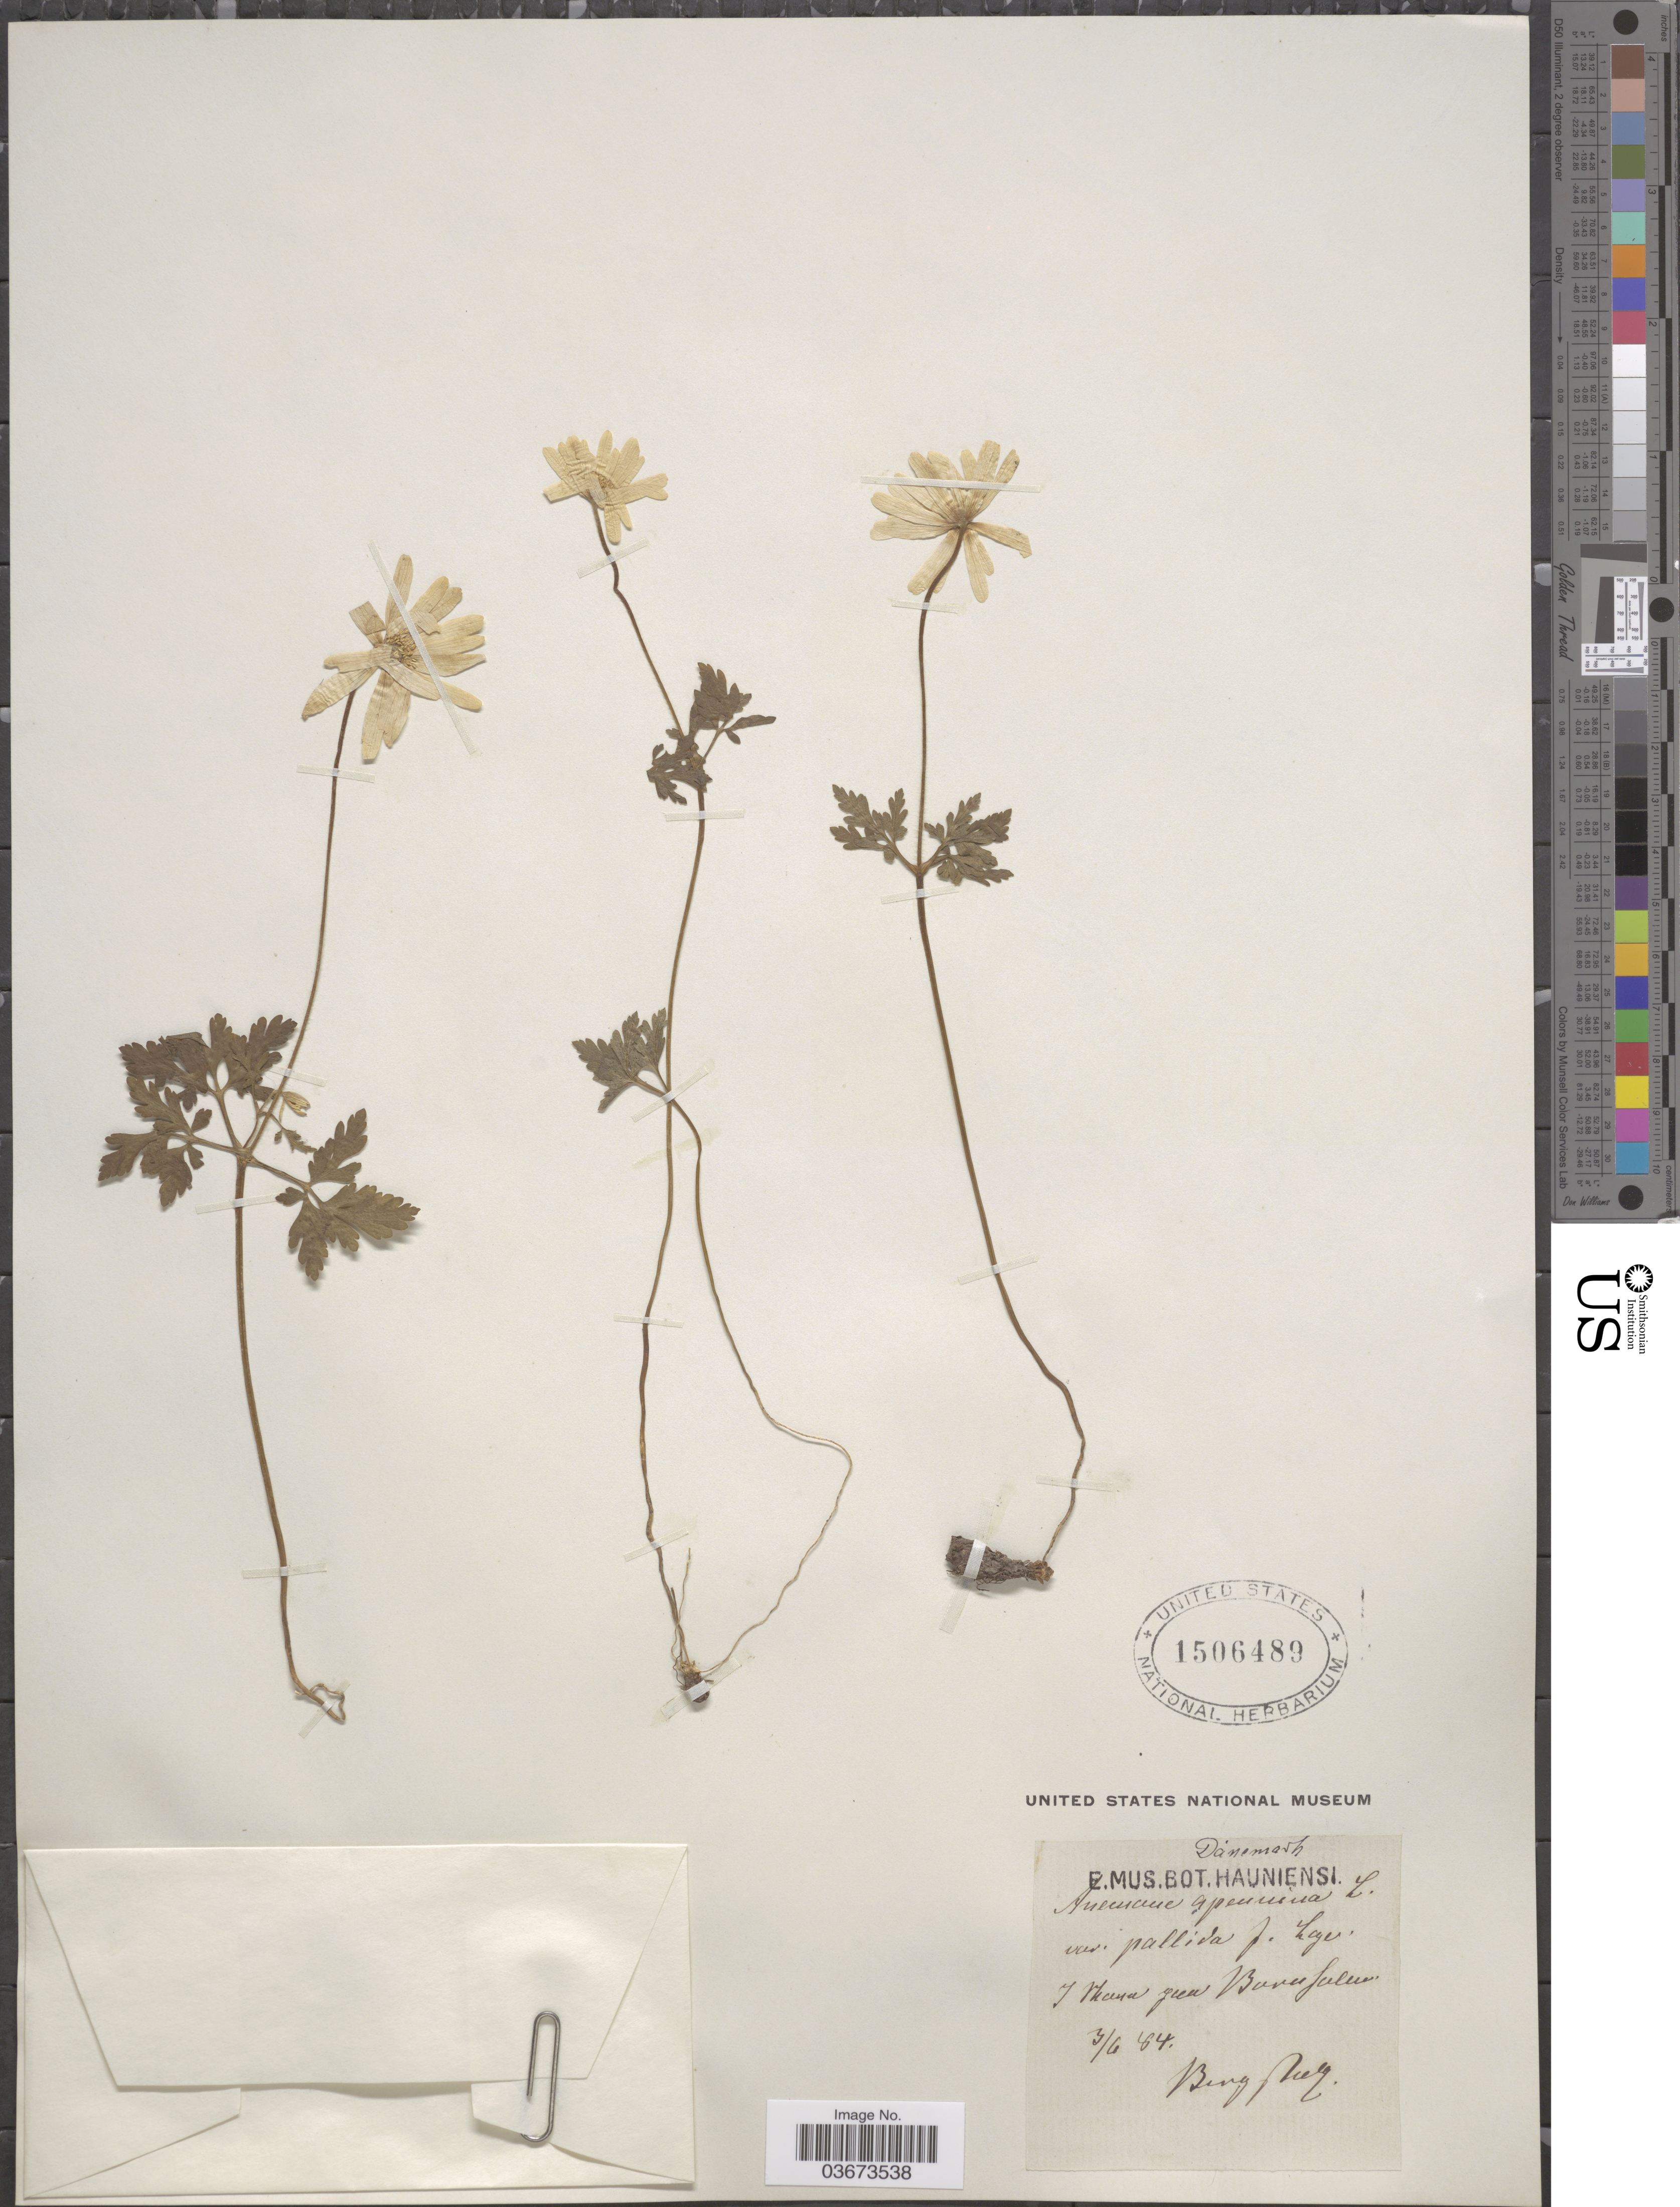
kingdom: Plantae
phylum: Tracheophyta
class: Magnoliopsida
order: Ranunculales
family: Ranunculaceae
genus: Anemone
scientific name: Anemone apennina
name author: L.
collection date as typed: Transcribed d/m/y: 3/6/84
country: Denmark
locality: I Vhana gua Bavnfalum. [interpreted]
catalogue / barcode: US 1506489